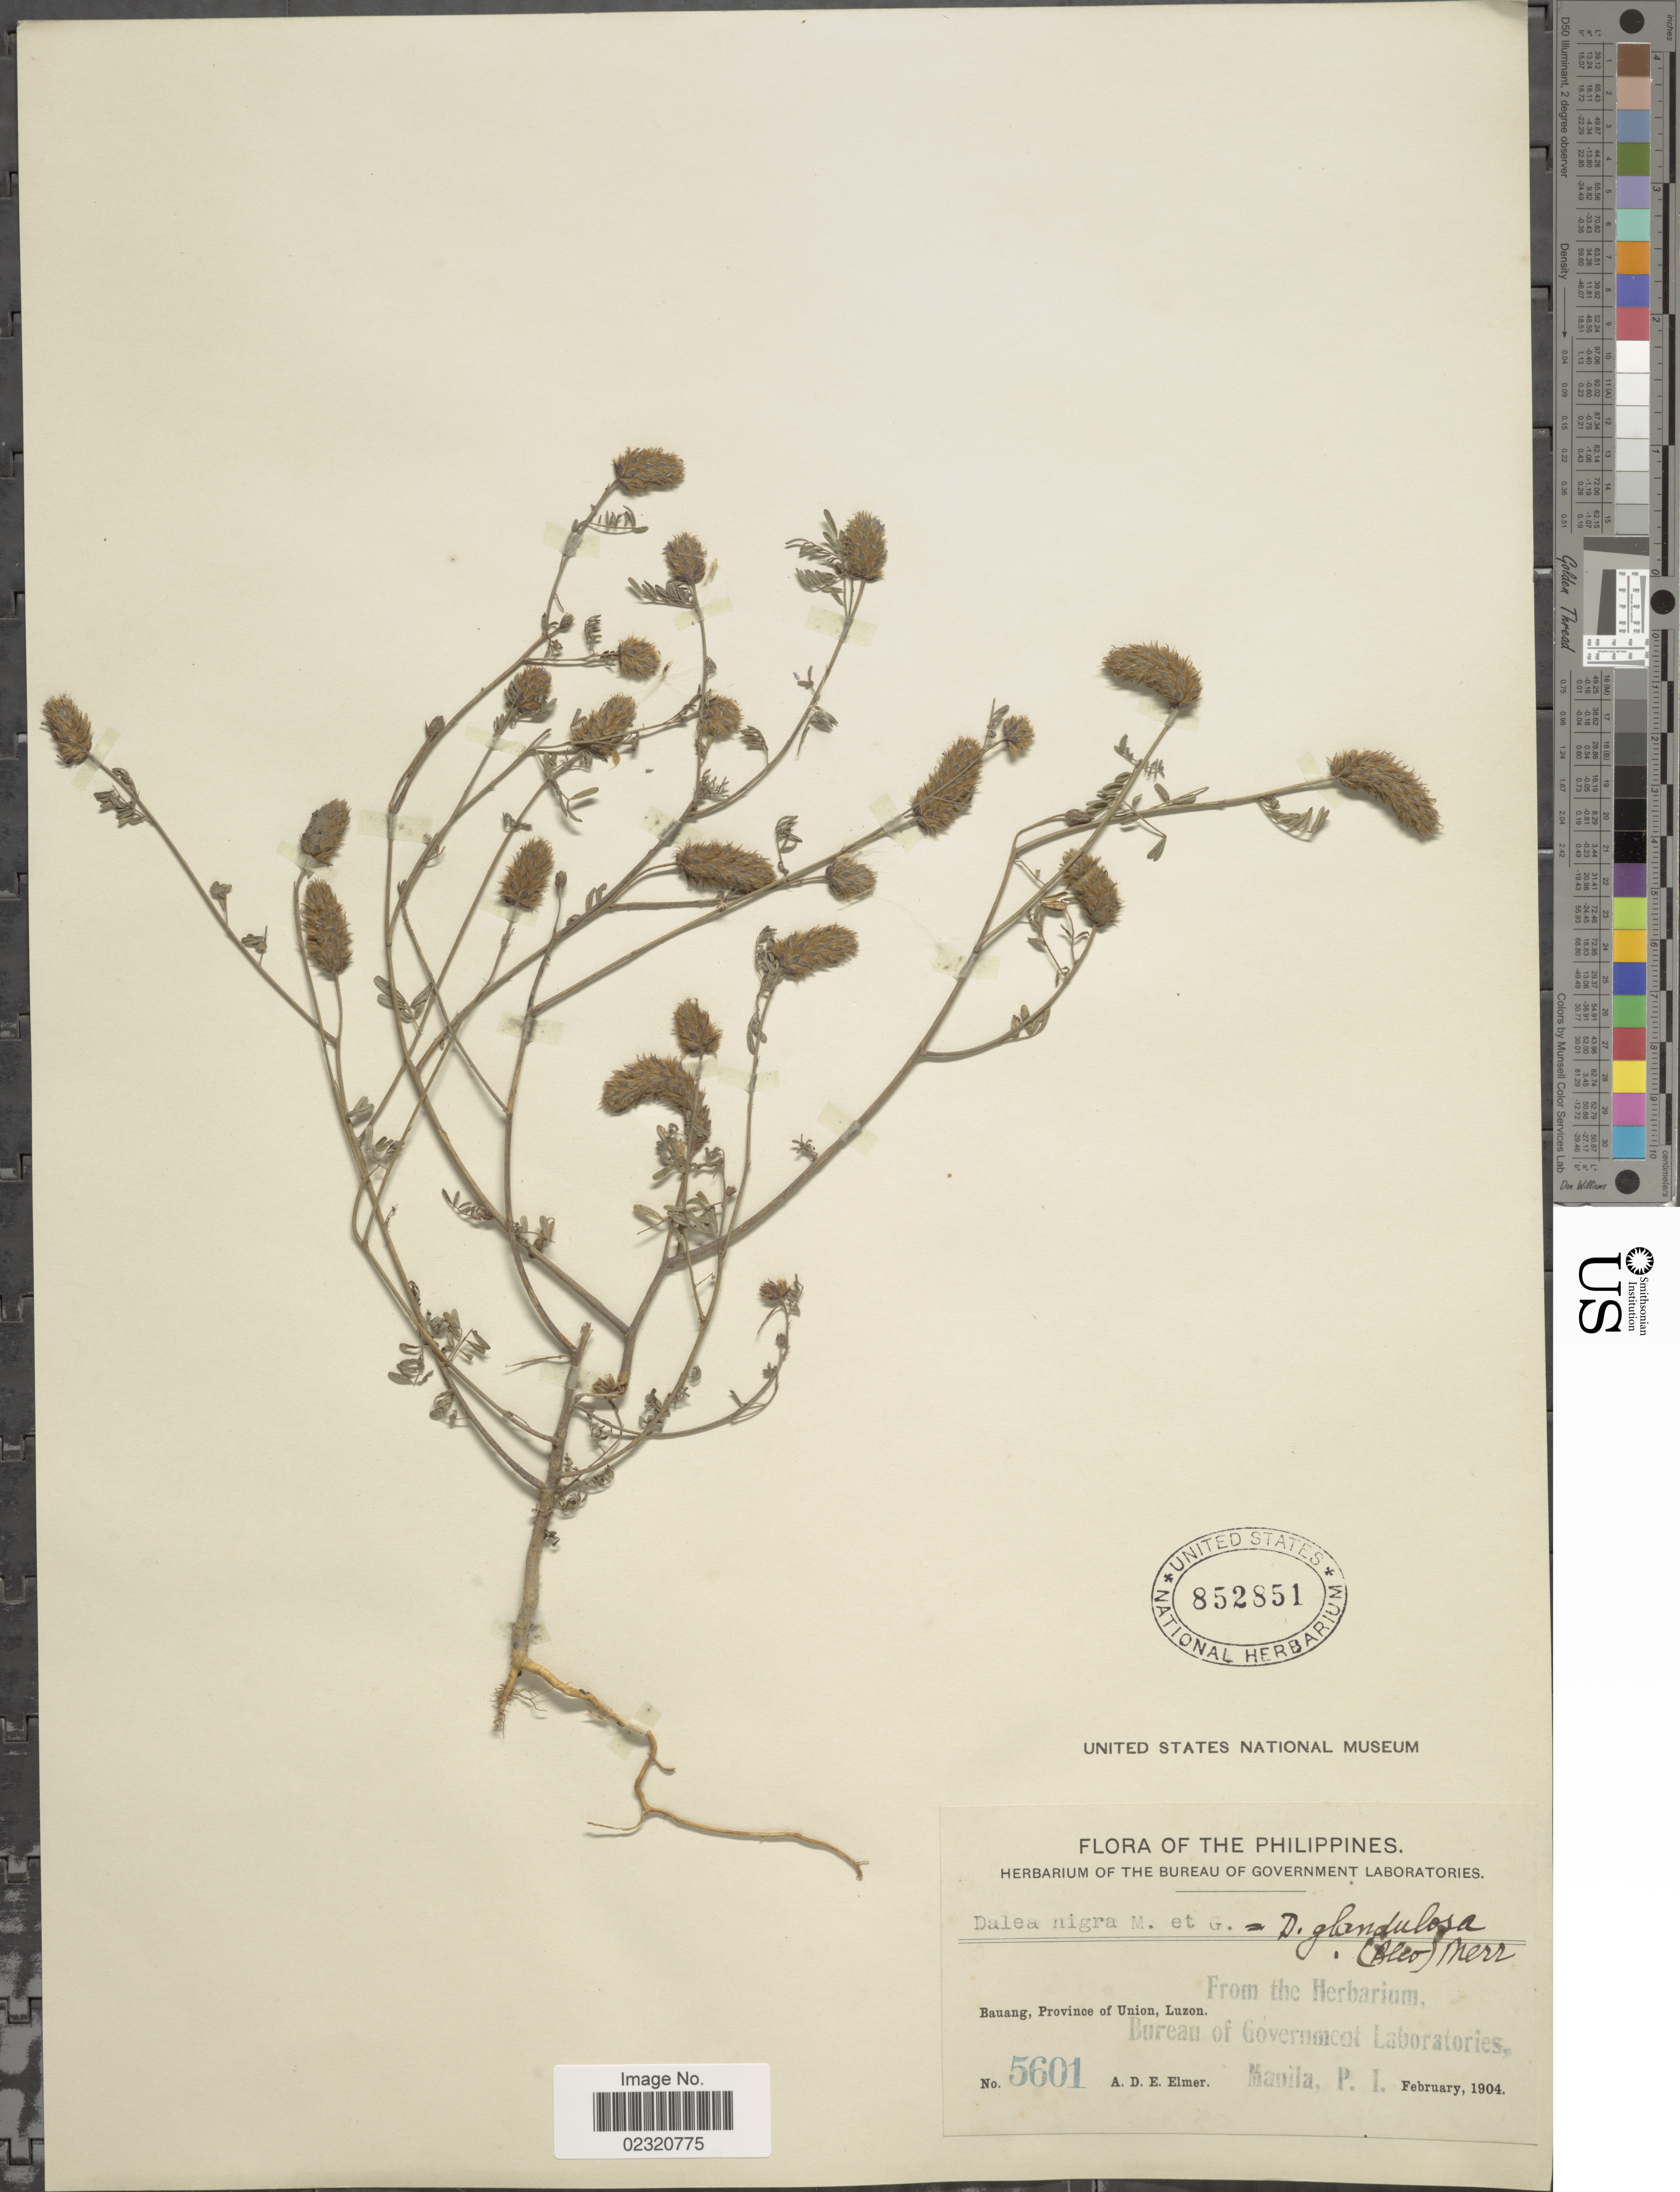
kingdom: Plantae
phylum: Tracheophyta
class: Magnoliopsida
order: Fabales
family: Fabaceae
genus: Dalea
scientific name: Dalea cliffortiana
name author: Willd.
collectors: A. D. E. Elmer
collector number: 5601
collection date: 1904-02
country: Philippines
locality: Bauang, Province of Union, Luzon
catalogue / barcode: US 852851